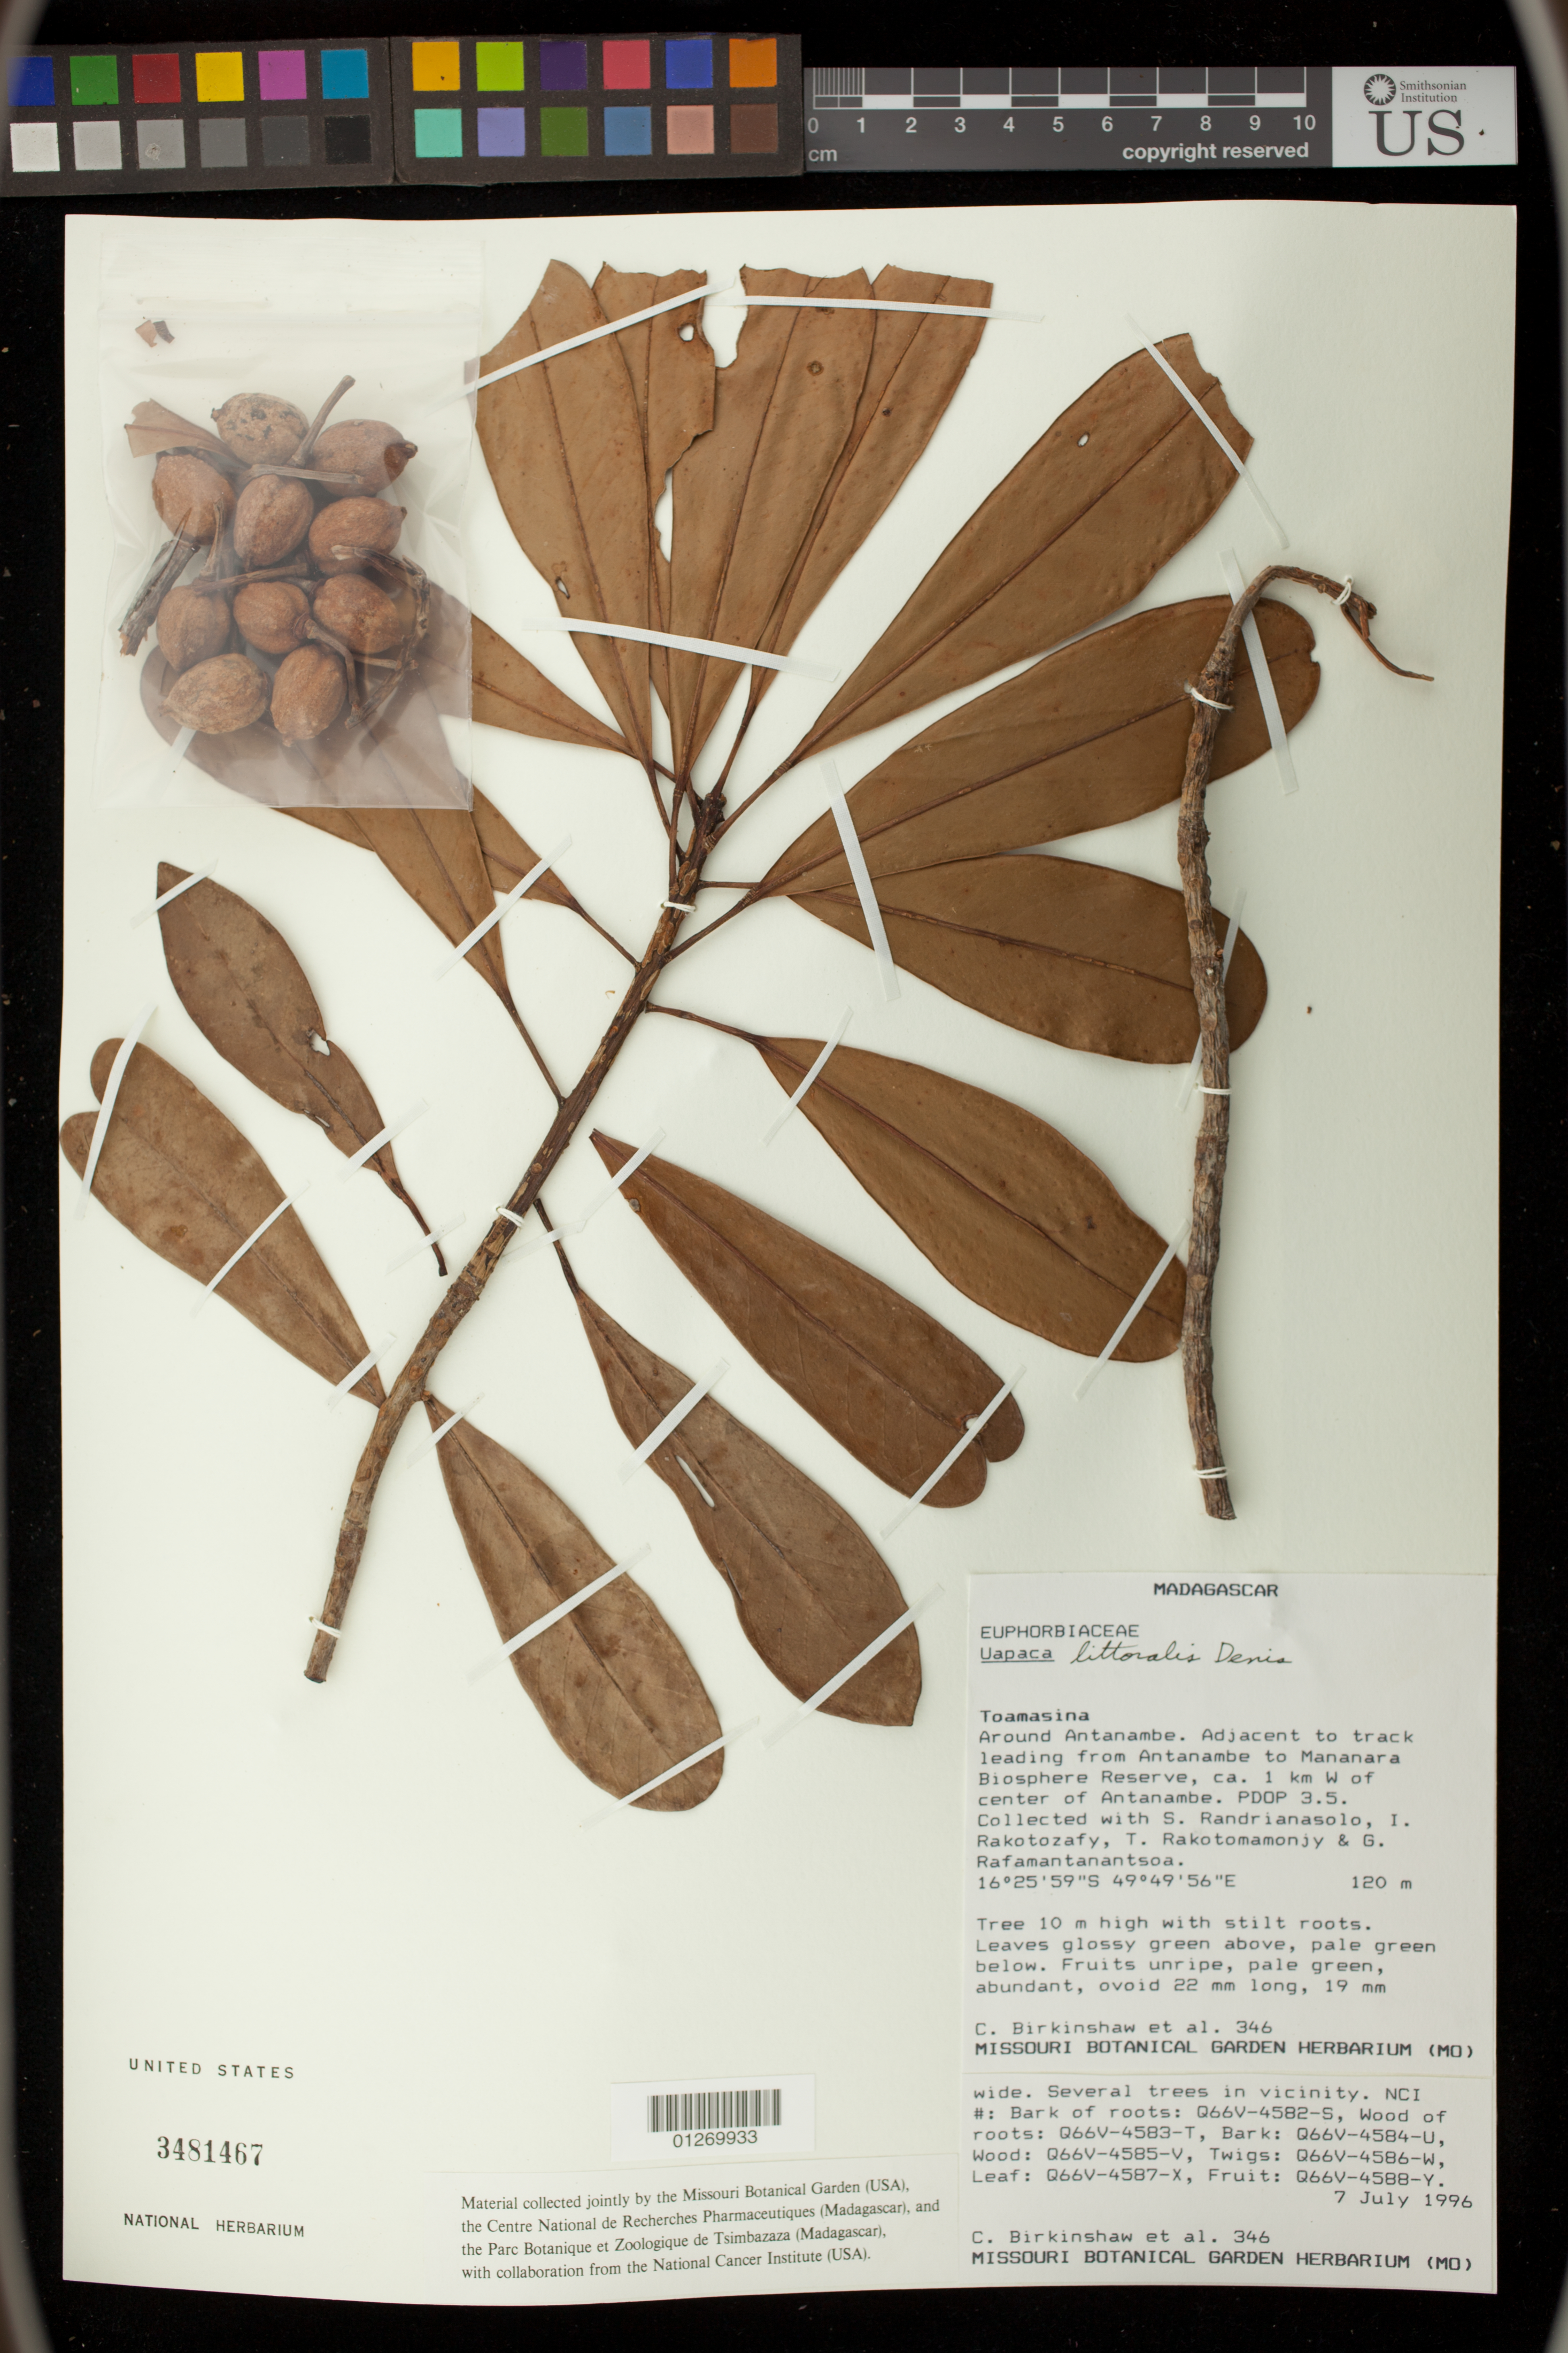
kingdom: Plantae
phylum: Tracheophyta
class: Magnoliopsida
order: Malpighiales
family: Phyllanthaceae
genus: Uapaca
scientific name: Uapaca littoralis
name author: Denis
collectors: S. Randrianasolo, I. Rakotozafy, T. Rakotomamonjy & G. Rafamantanantsoa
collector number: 346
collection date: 1996-07-07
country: Madagascar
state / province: Atsinanana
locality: Toamasina, Around Antanambe. Adjacent to track leading from Antanambe to Mananara Biosphere Reserve, ca. 1 km W of center of Antanambe.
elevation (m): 120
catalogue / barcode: US 3481467